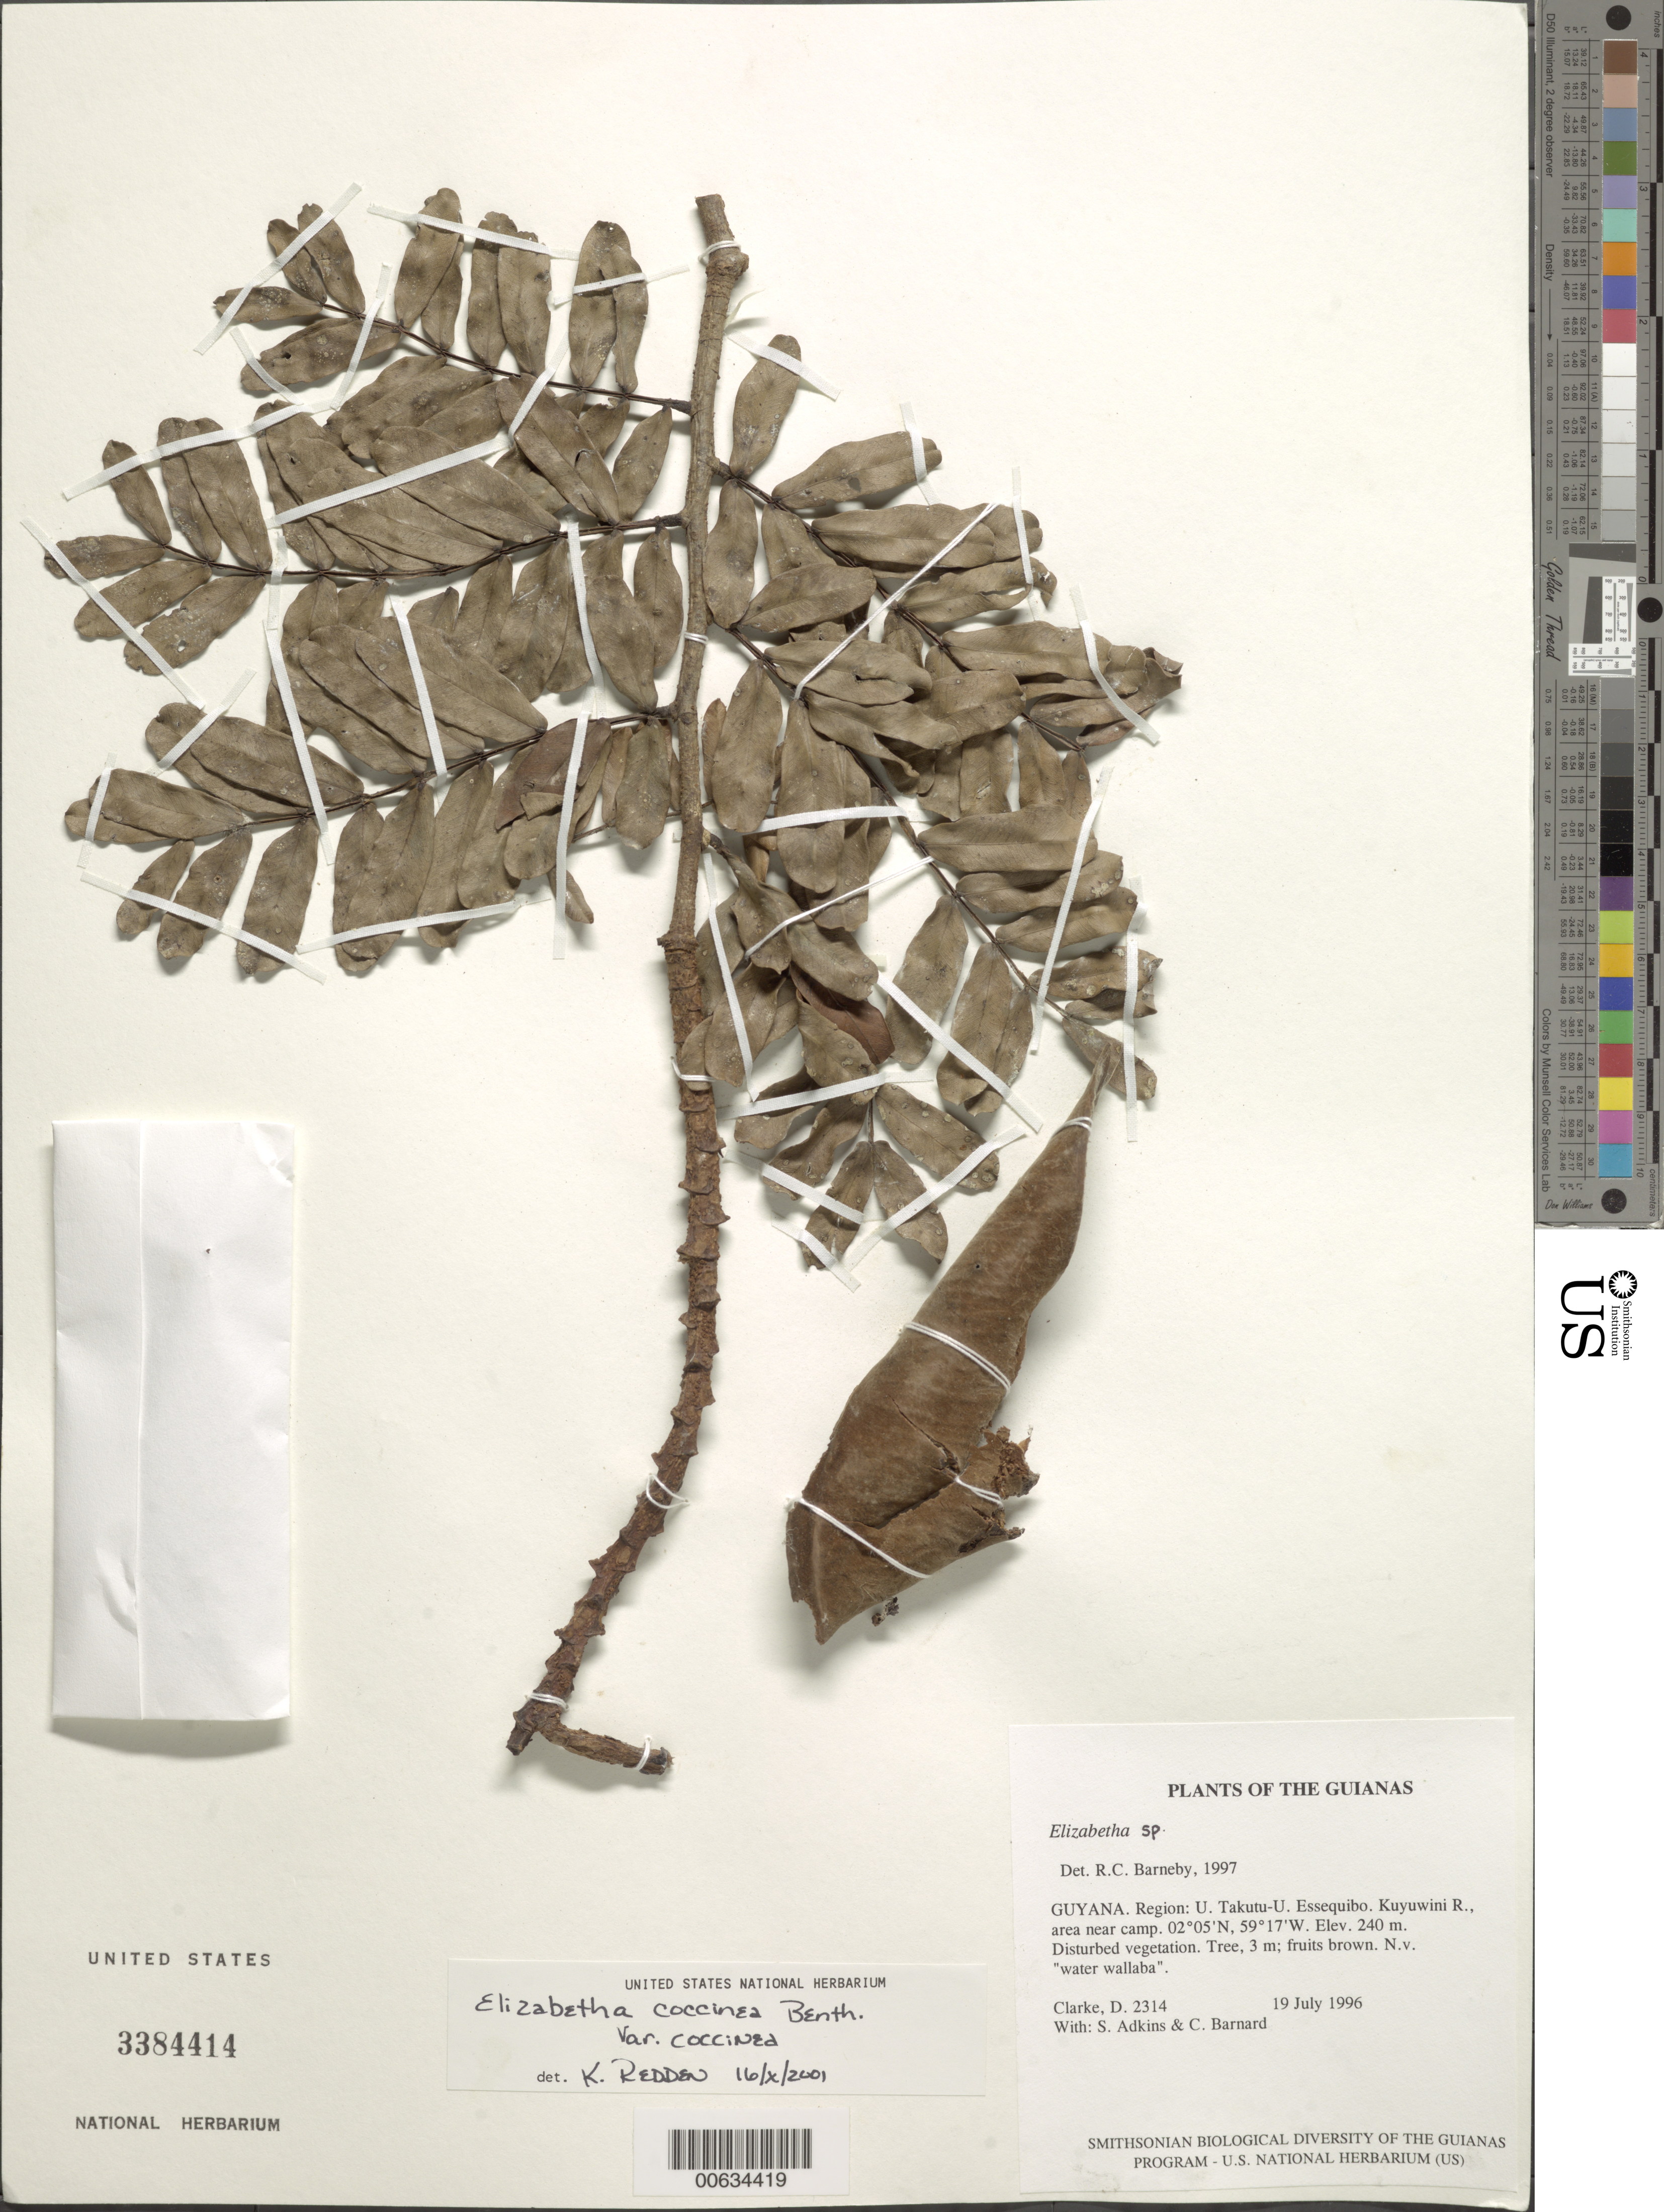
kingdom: Plantae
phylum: Tracheophyta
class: Magnoliopsida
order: Fabales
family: Fabaceae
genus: Elizabetha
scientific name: Elizabetha coccinea var. coccinea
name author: M.R. Schomb. ex Benth.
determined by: Redden, K. M.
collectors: H. D. Clarke, S. Adkins & C. Bernard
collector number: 2314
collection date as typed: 19 July 1996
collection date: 1996-07-19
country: Guyana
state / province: U. Takutu-U. Essequibo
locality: Kuyuwini R., area near camp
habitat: Disturbed vegetation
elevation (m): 240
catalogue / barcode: US 3384414